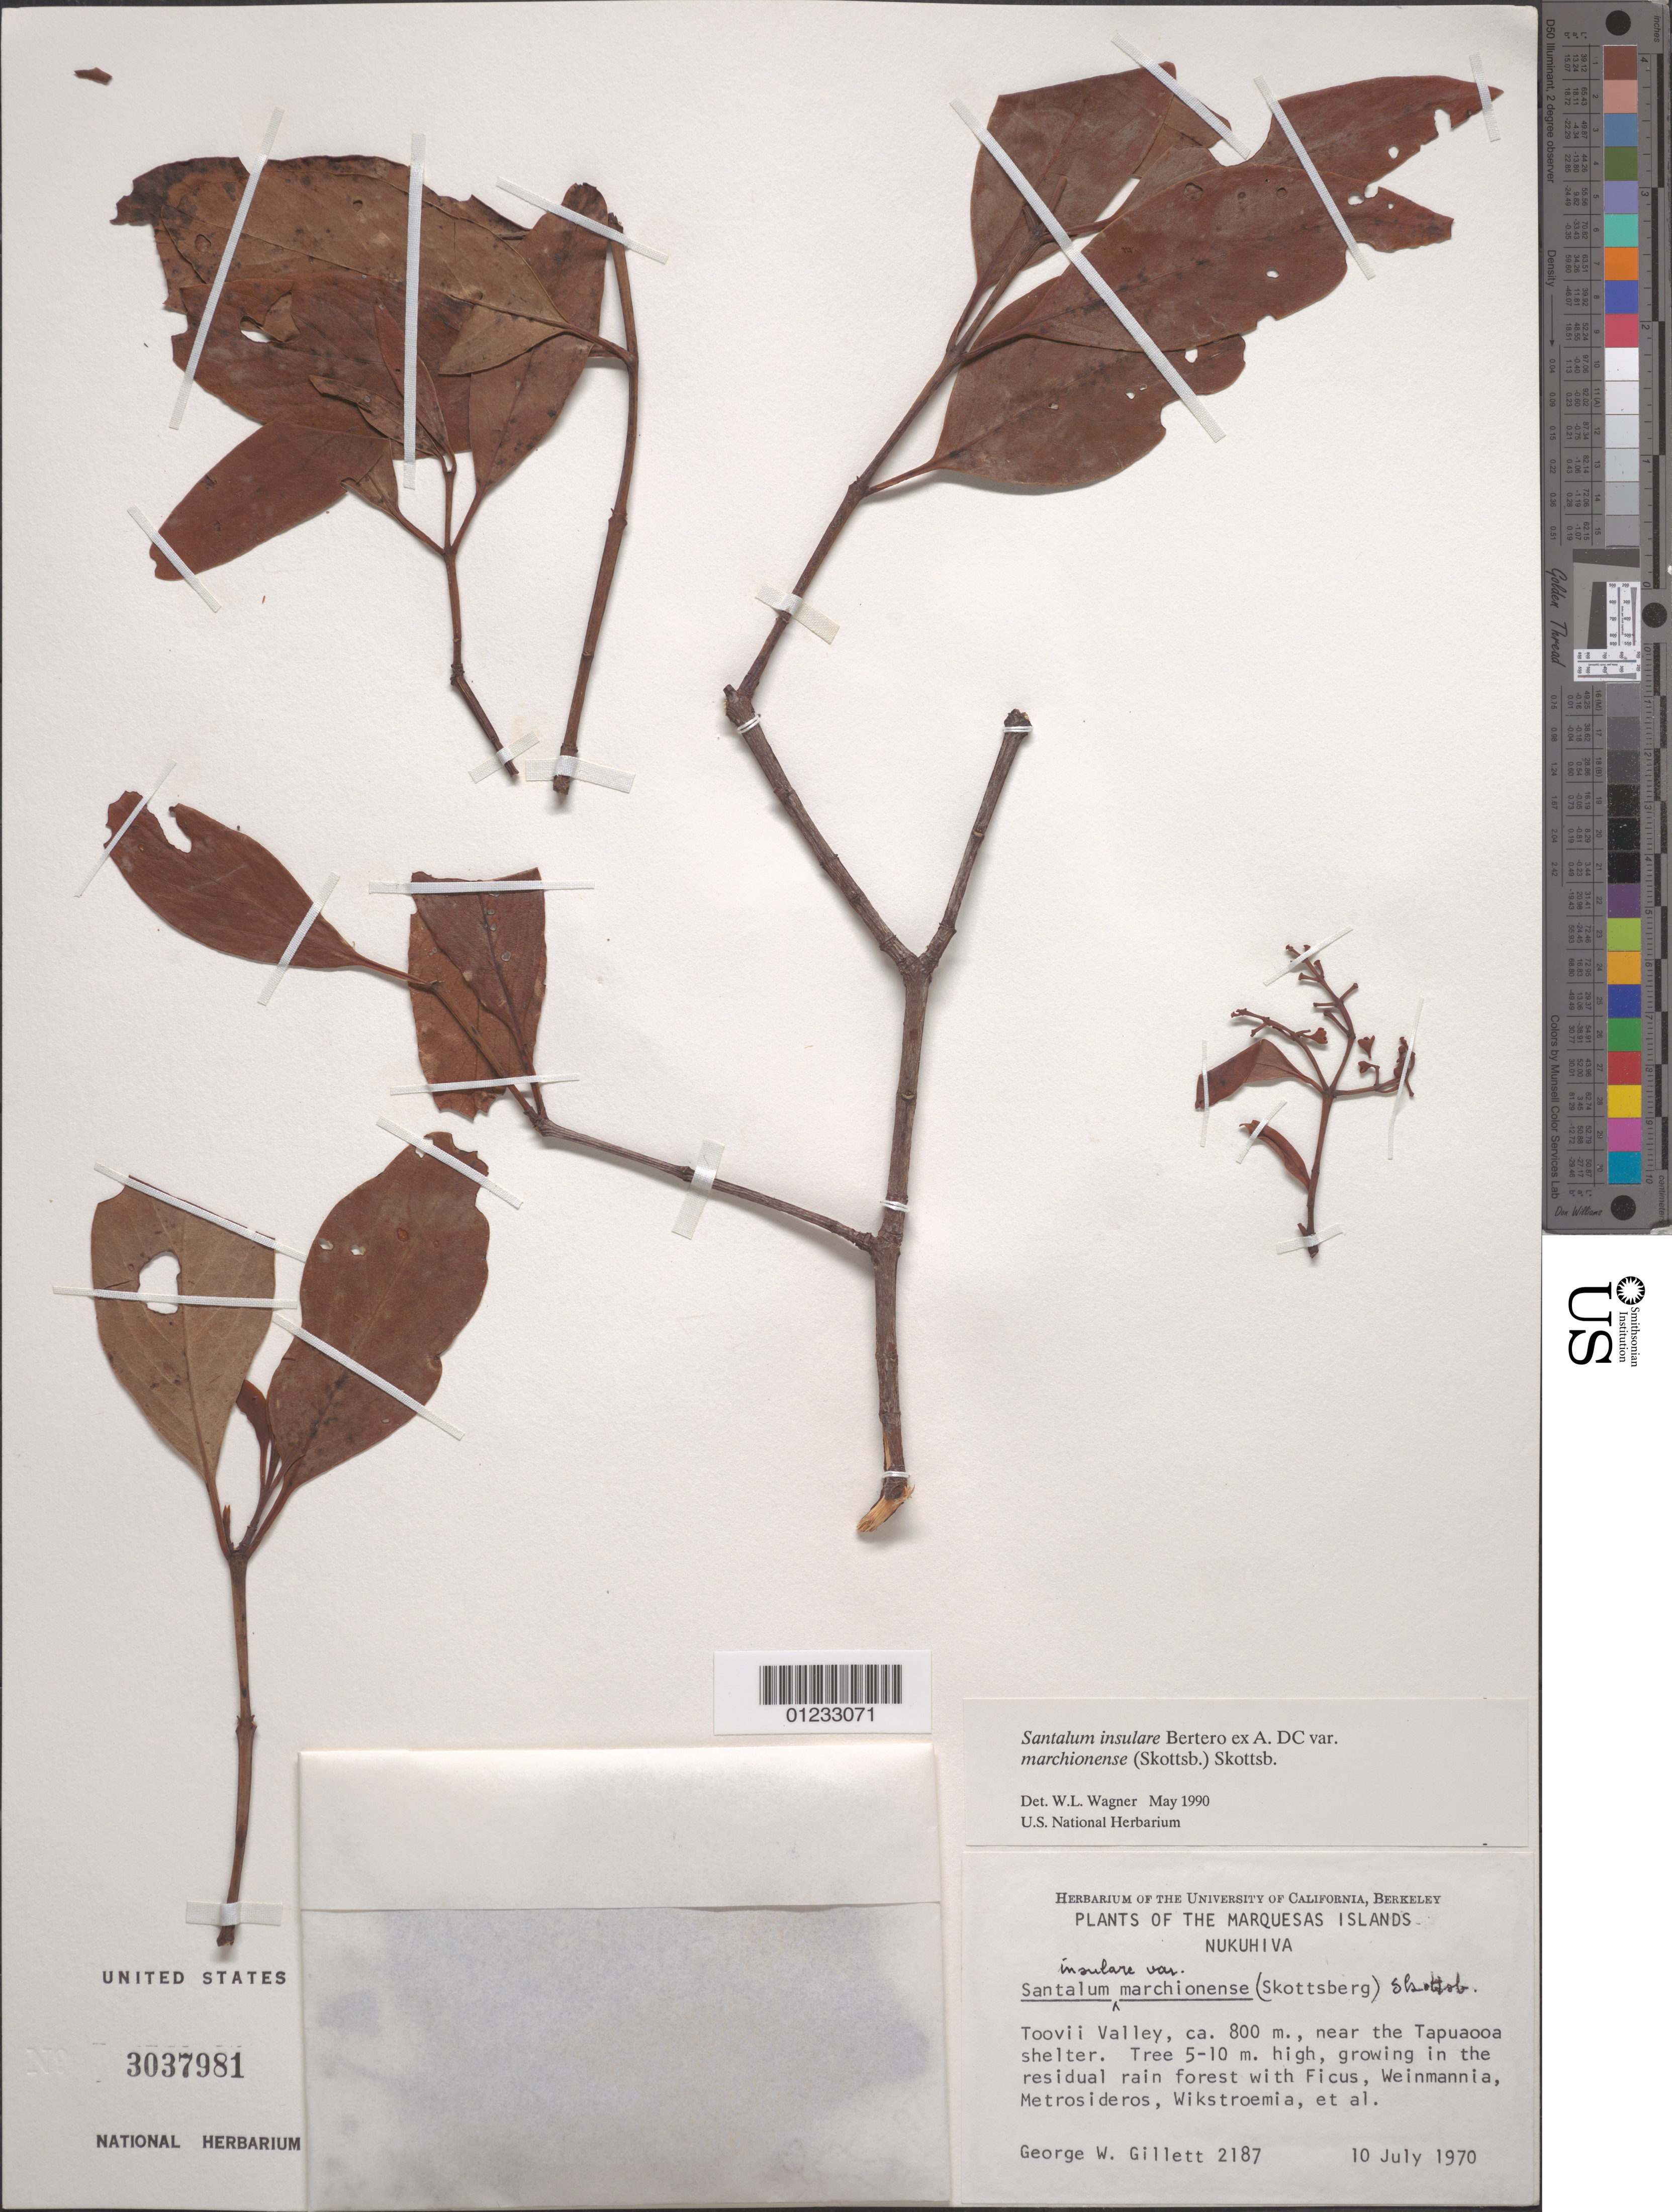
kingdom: Plantae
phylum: Tracheophyta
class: Magnoliopsida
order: Santalales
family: Santalaceae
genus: Santalum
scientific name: Santalum insulare var. marchionense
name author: (Skottsb.) Skottsb.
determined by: Wagner, W. L., (BOT), Smithsonian Institution - National Museum of Natural History (UNITED STATES)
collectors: G. Gillett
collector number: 2187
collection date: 1970-07-10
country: French Polynesia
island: Nuku Hiva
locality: Toovii Valley, near Tapuaooa shelter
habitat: Residual rain forest with Ficus, Weinmannia, Metrosideros, Wikstroemia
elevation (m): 800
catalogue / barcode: US 3037981